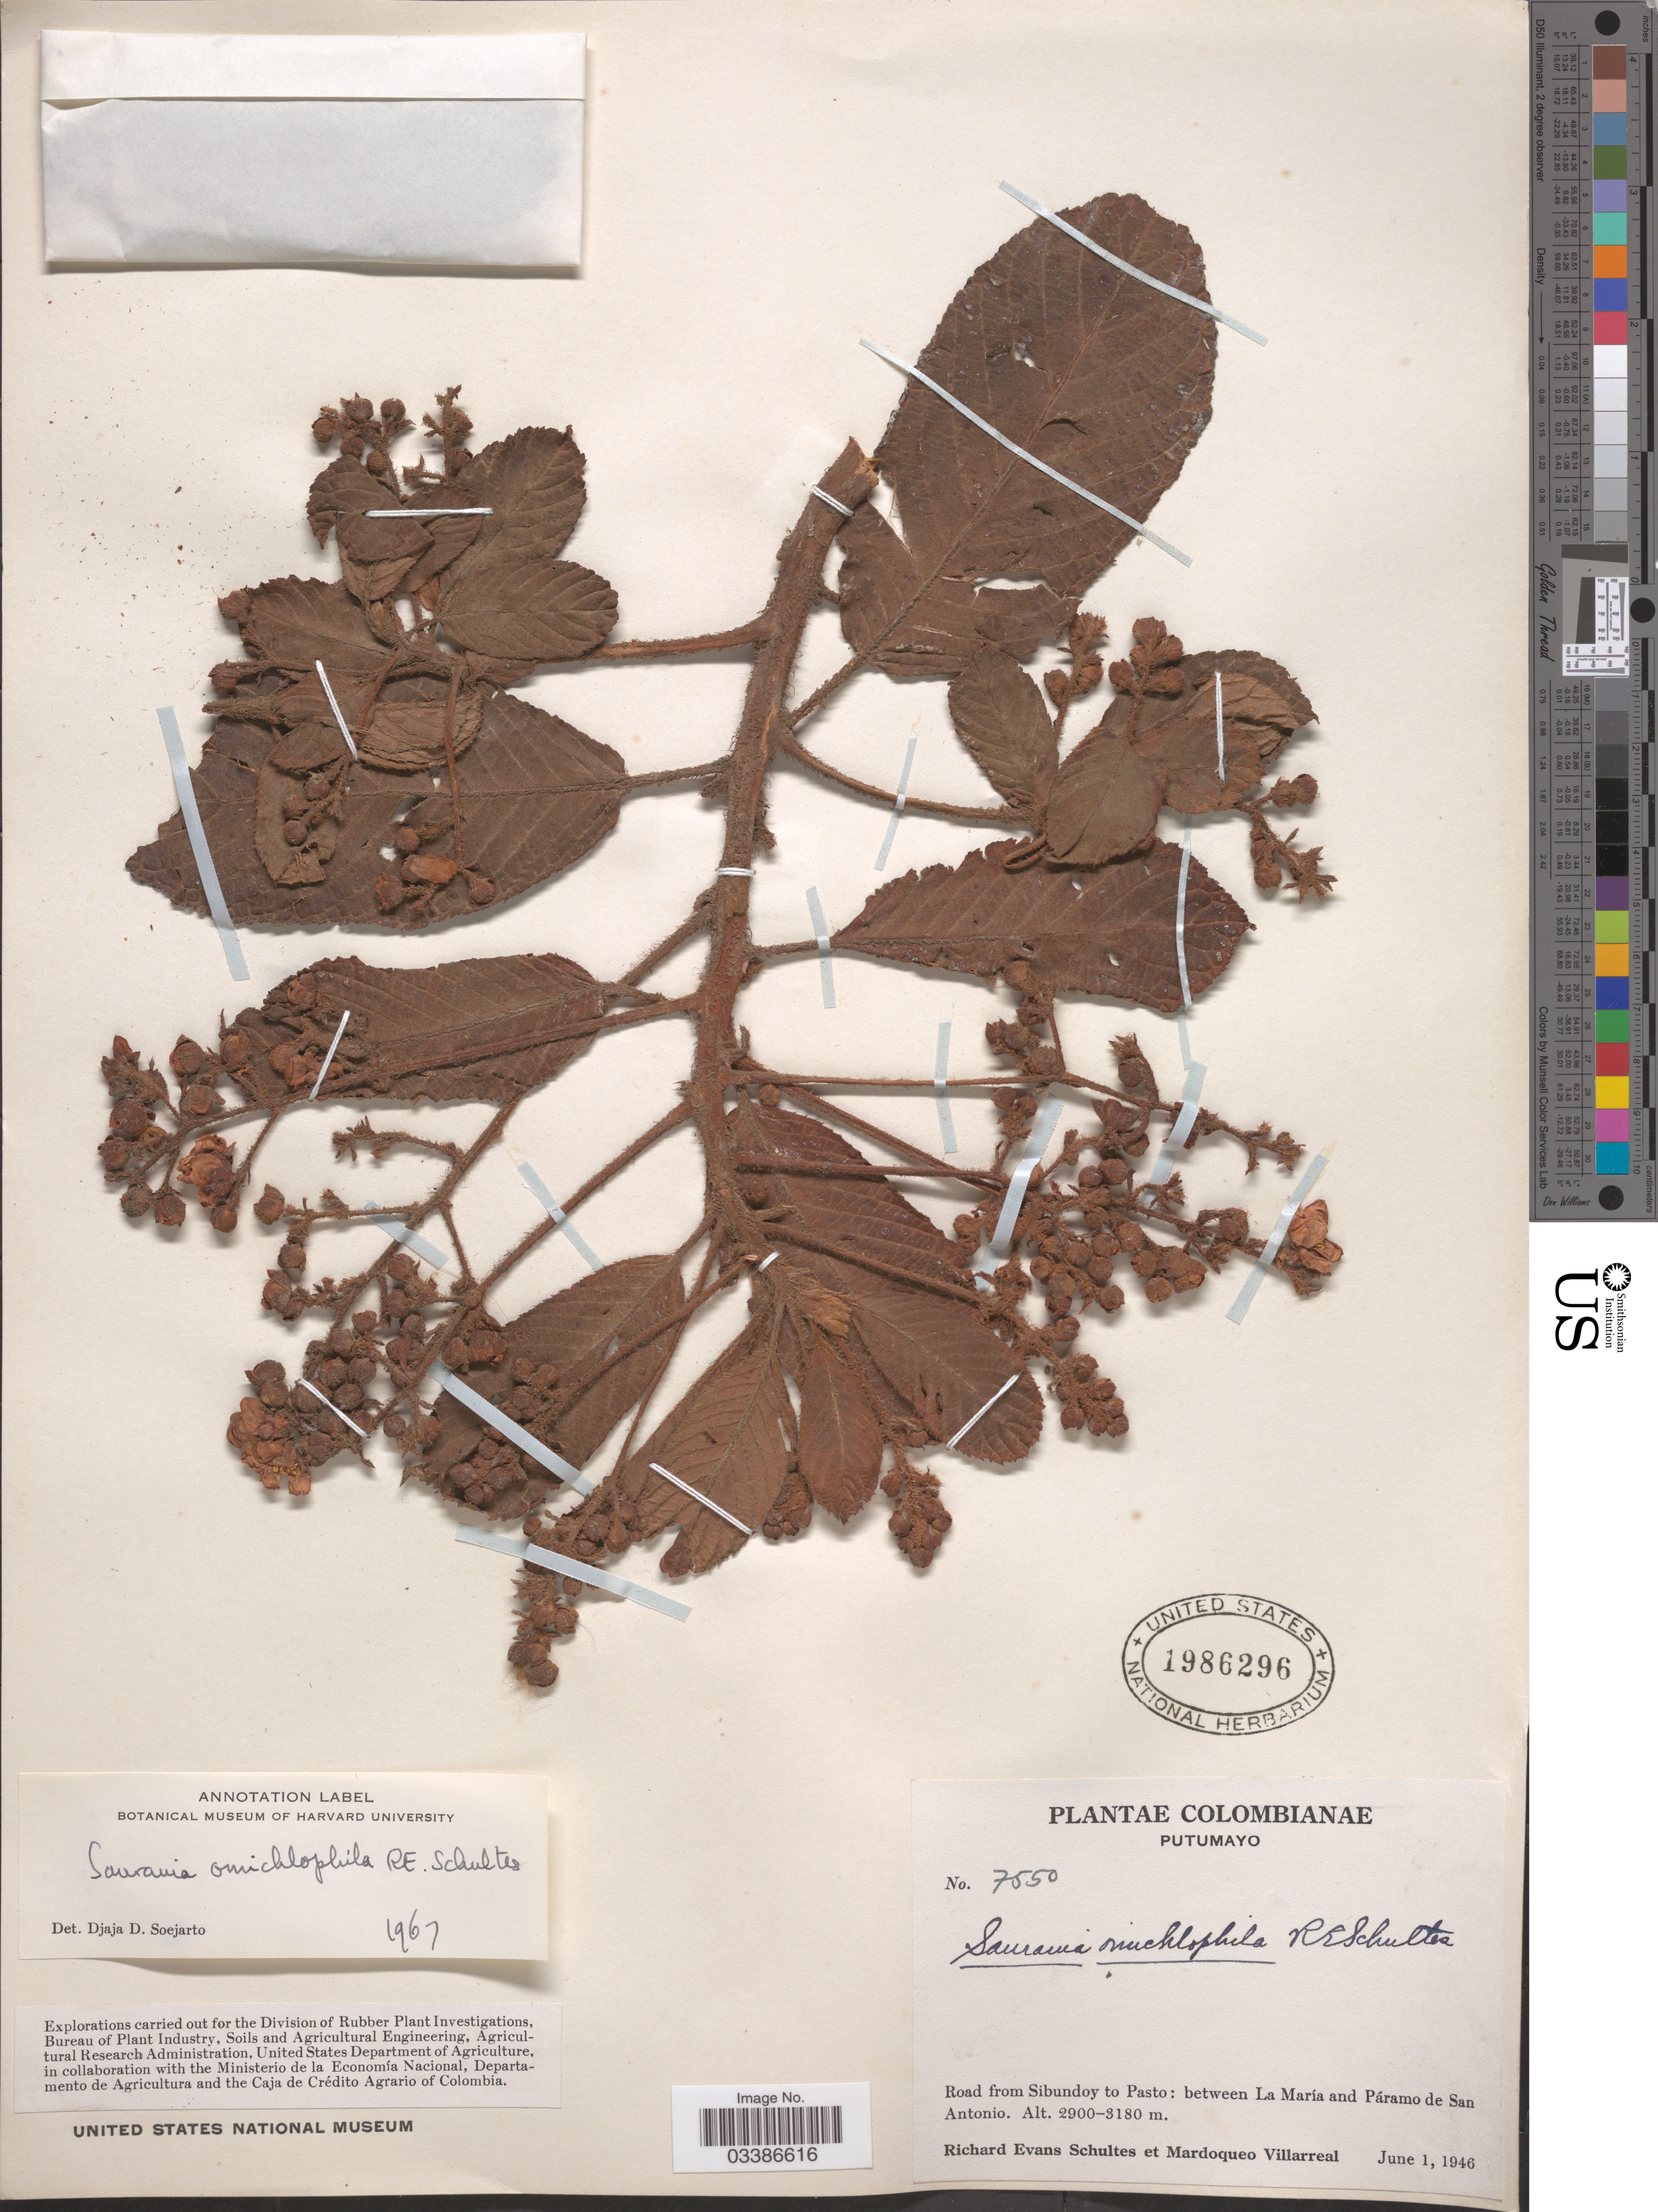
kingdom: Plantae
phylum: Tracheophyta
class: Magnoliopsida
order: Ericales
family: Actinidiaceae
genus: Saurauia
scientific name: Saurauia omichlophila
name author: R.E. Schult.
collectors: R. E. Schultes & M. Villarreal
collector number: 7550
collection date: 1946-06-01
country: Colombia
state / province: Putumayo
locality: Road from Sibundoy to Pasto: between La María and Páramo de San Antonio.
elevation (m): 2900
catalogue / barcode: US 1986296